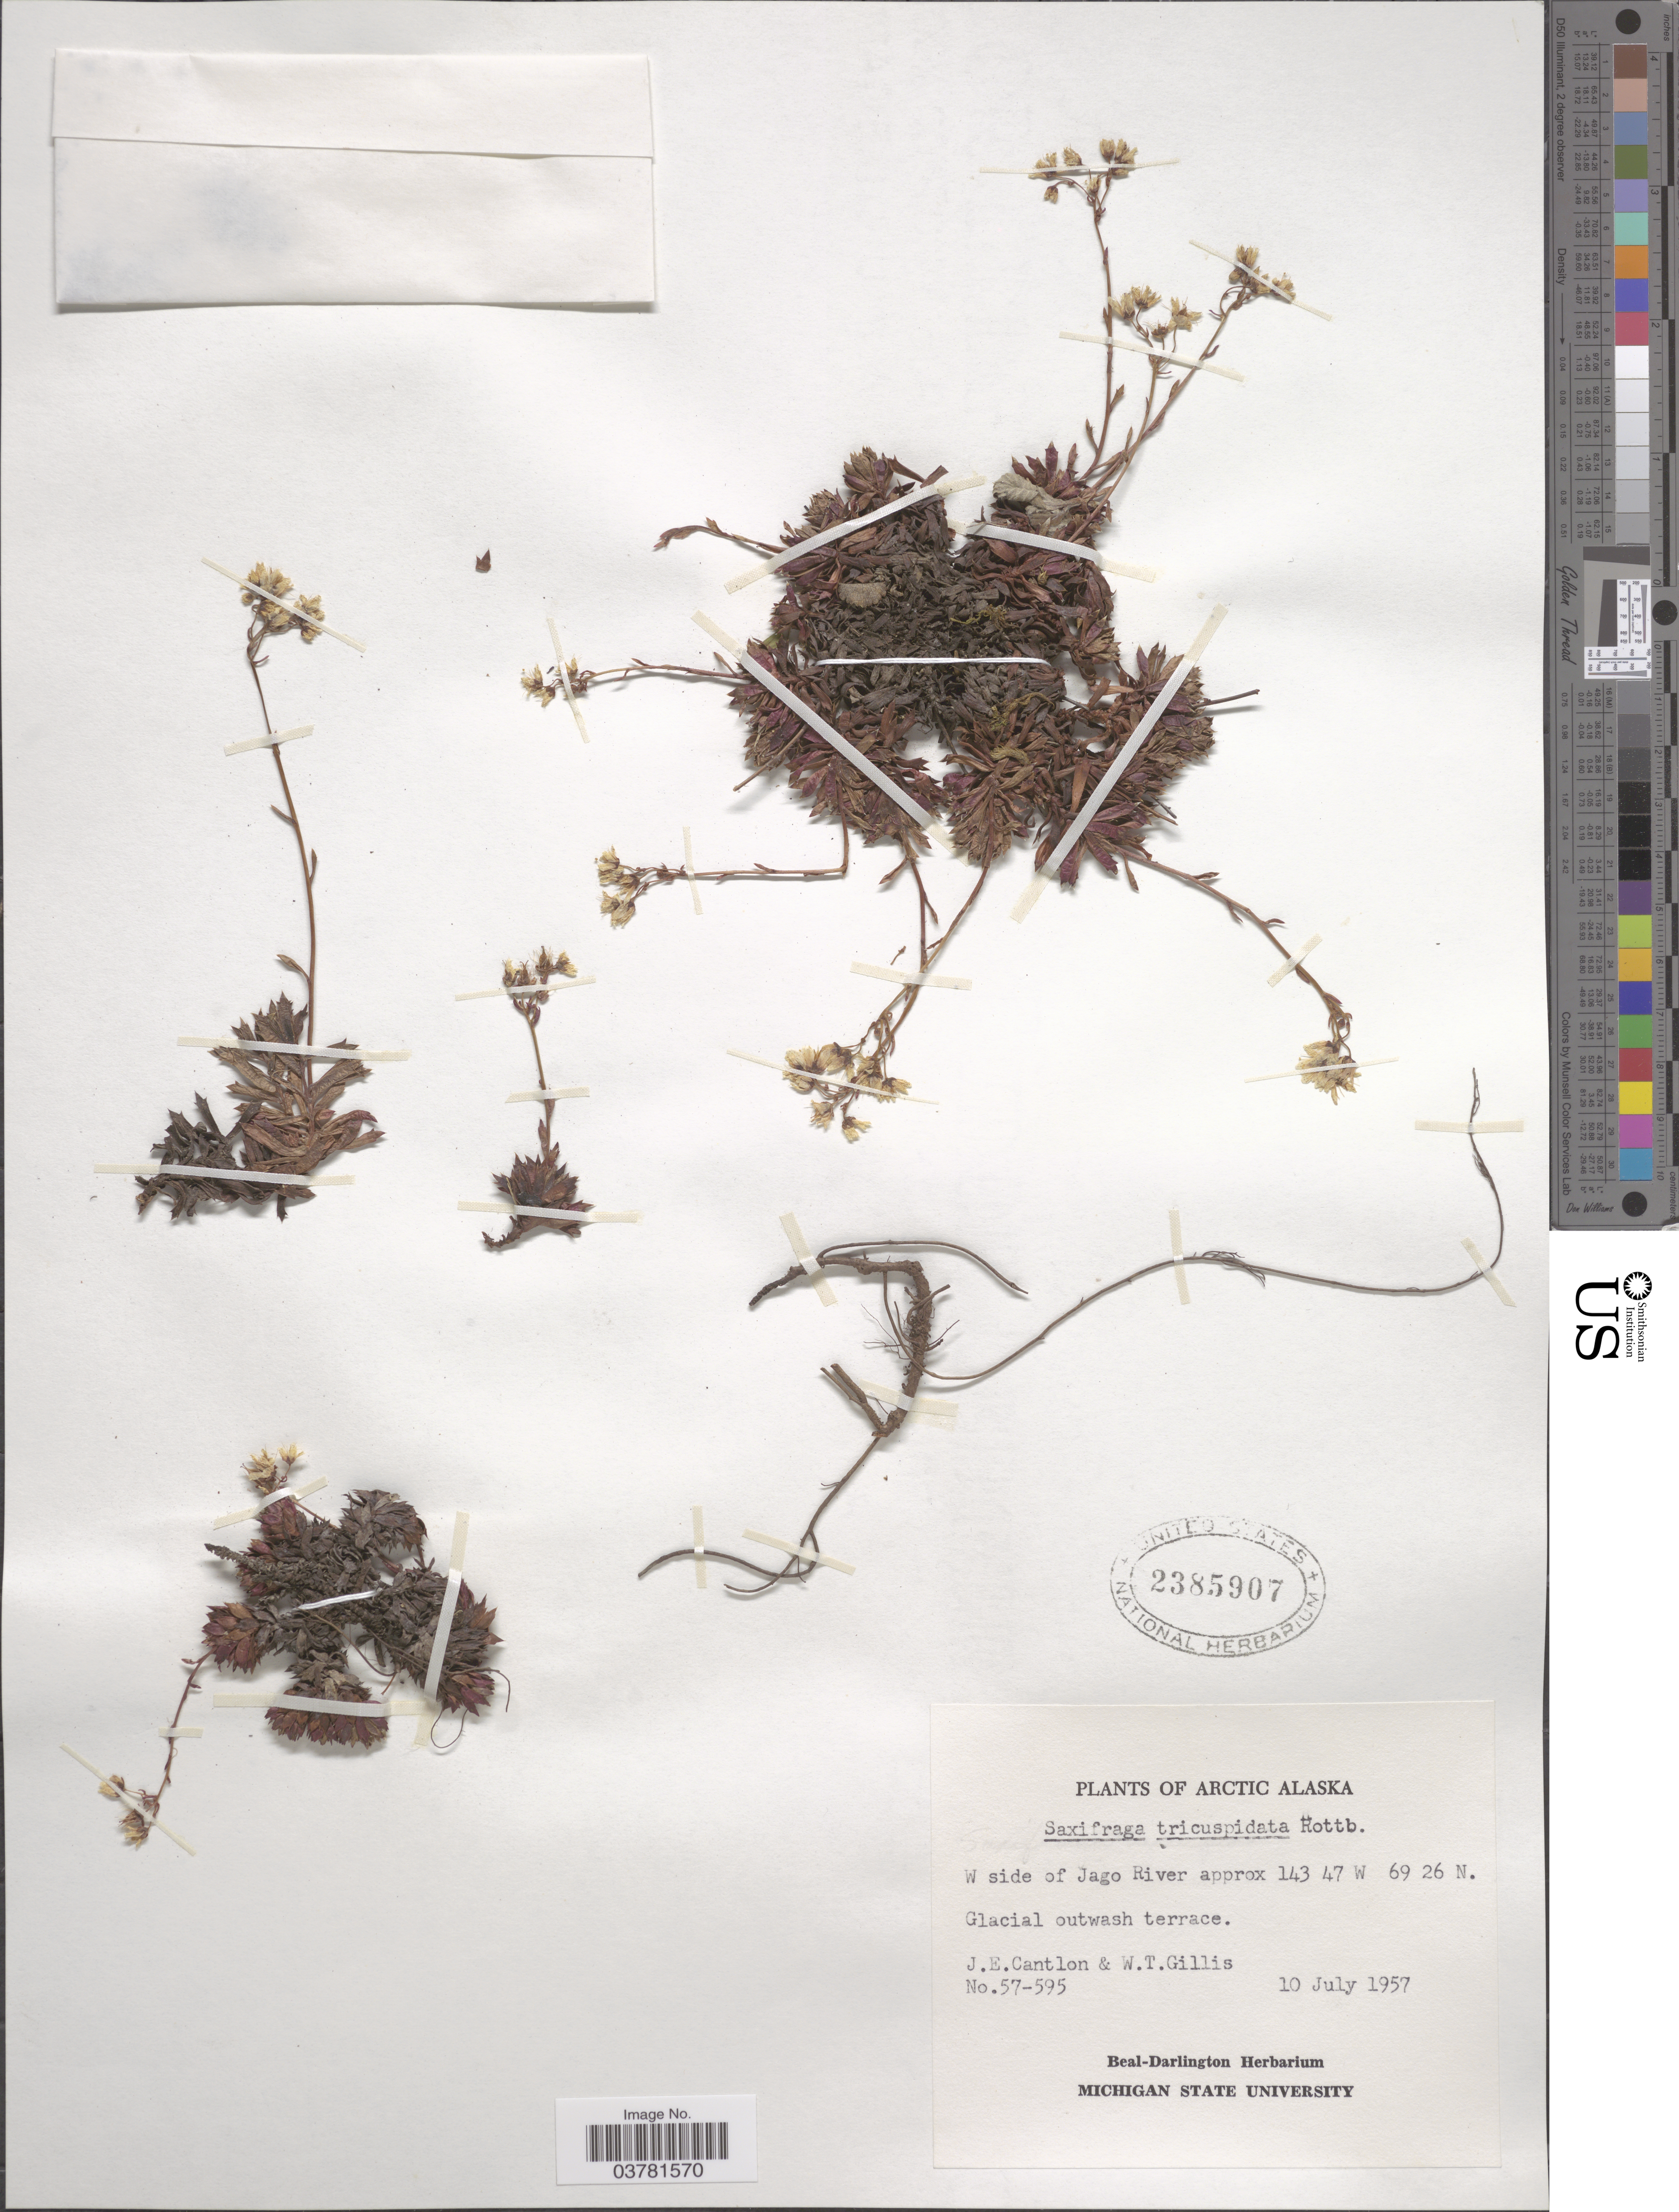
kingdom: Plantae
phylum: Tracheophyta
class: Magnoliopsida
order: Saxifragales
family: Saxifragaceae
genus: Saxifraga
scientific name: Saxifraga tricuspidata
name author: Rottb.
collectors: J. Cantlon & W. T. Gillis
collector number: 57-595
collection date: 1957-07-10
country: United States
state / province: Alaska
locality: Arctic Alaska. W side of Jago River. Glacial outwash terrace.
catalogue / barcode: US 2385907